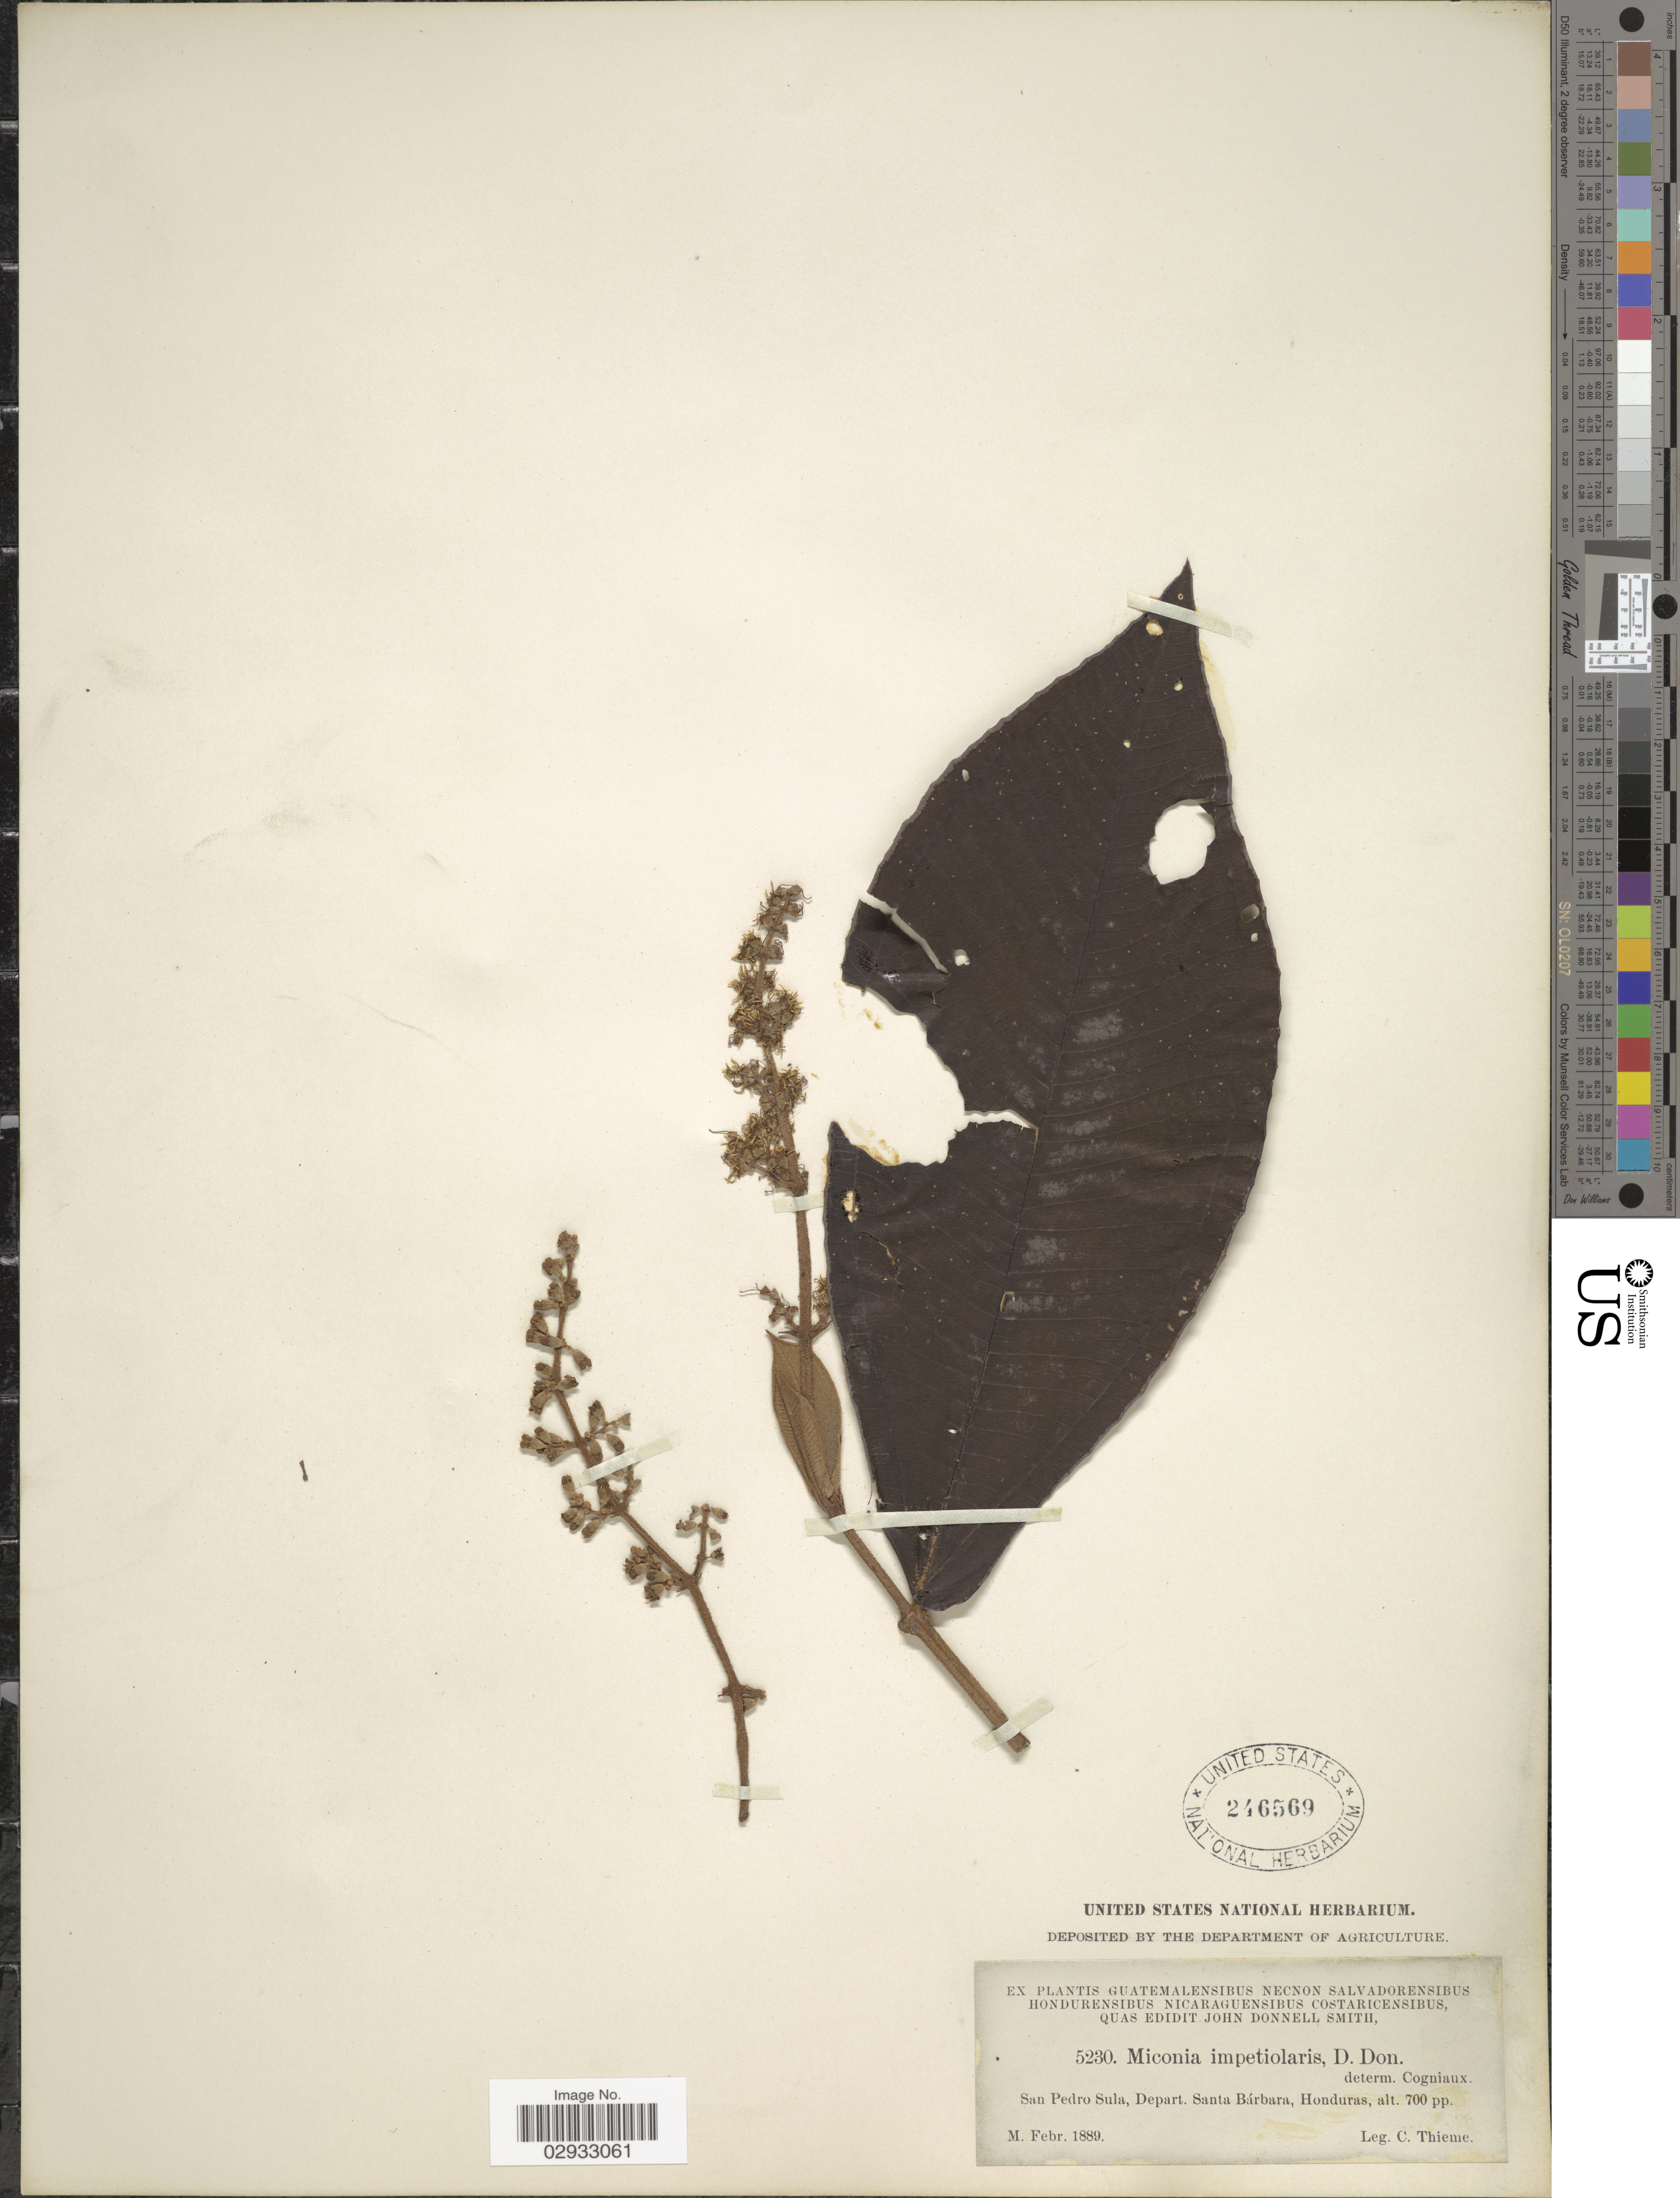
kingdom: Plantae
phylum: Tracheophyta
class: Magnoliopsida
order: Myrtales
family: Melastomataceae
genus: Miconia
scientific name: Miconia impetiolaris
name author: (Sw.) D. Don ex DC.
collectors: C. Thieme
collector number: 5230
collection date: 1889-02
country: Honduras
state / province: Santa Bárbara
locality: San Pedro Sula, Depart. Santa Bárbara.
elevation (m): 213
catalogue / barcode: US 246569